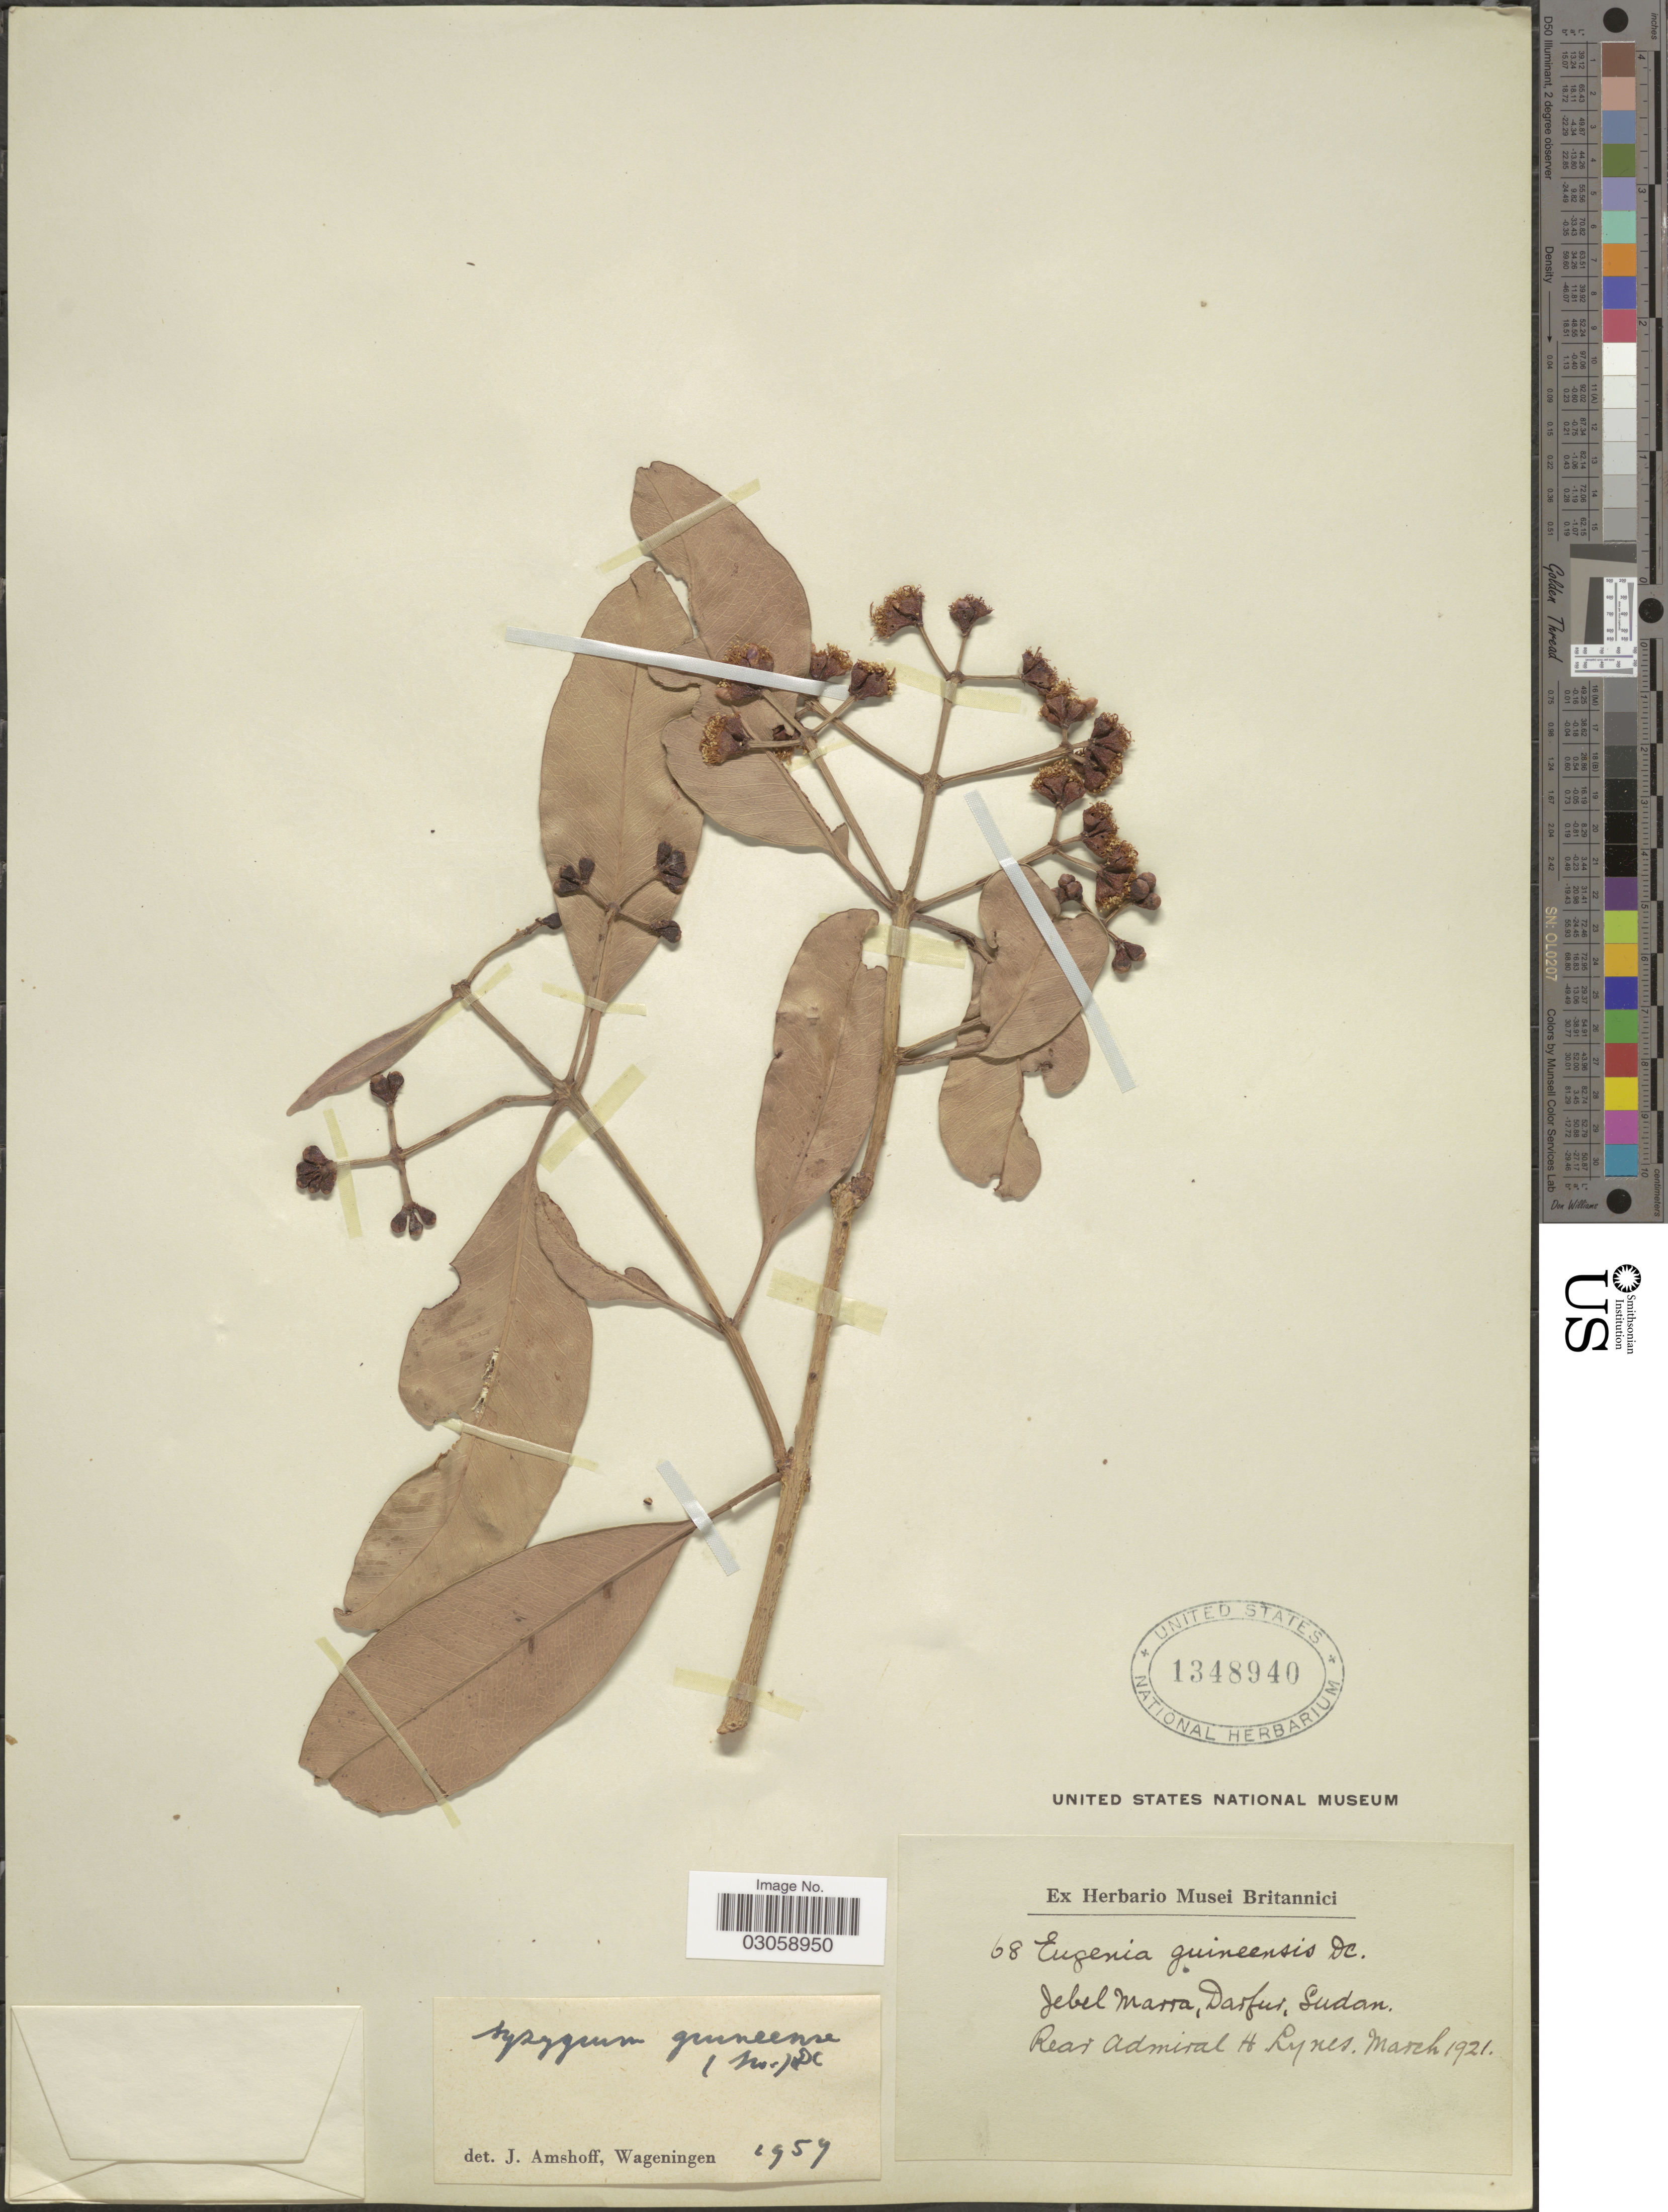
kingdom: Plantae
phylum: Tracheophyta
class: Magnoliopsida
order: Myrtales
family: Myrtaceae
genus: Syzygium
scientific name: Syzygium guineense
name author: (Willd.) DC.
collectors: H. Lynes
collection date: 1921-03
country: Sudan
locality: Jebel Marra, Darfur, Sudan.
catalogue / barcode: US 1348940